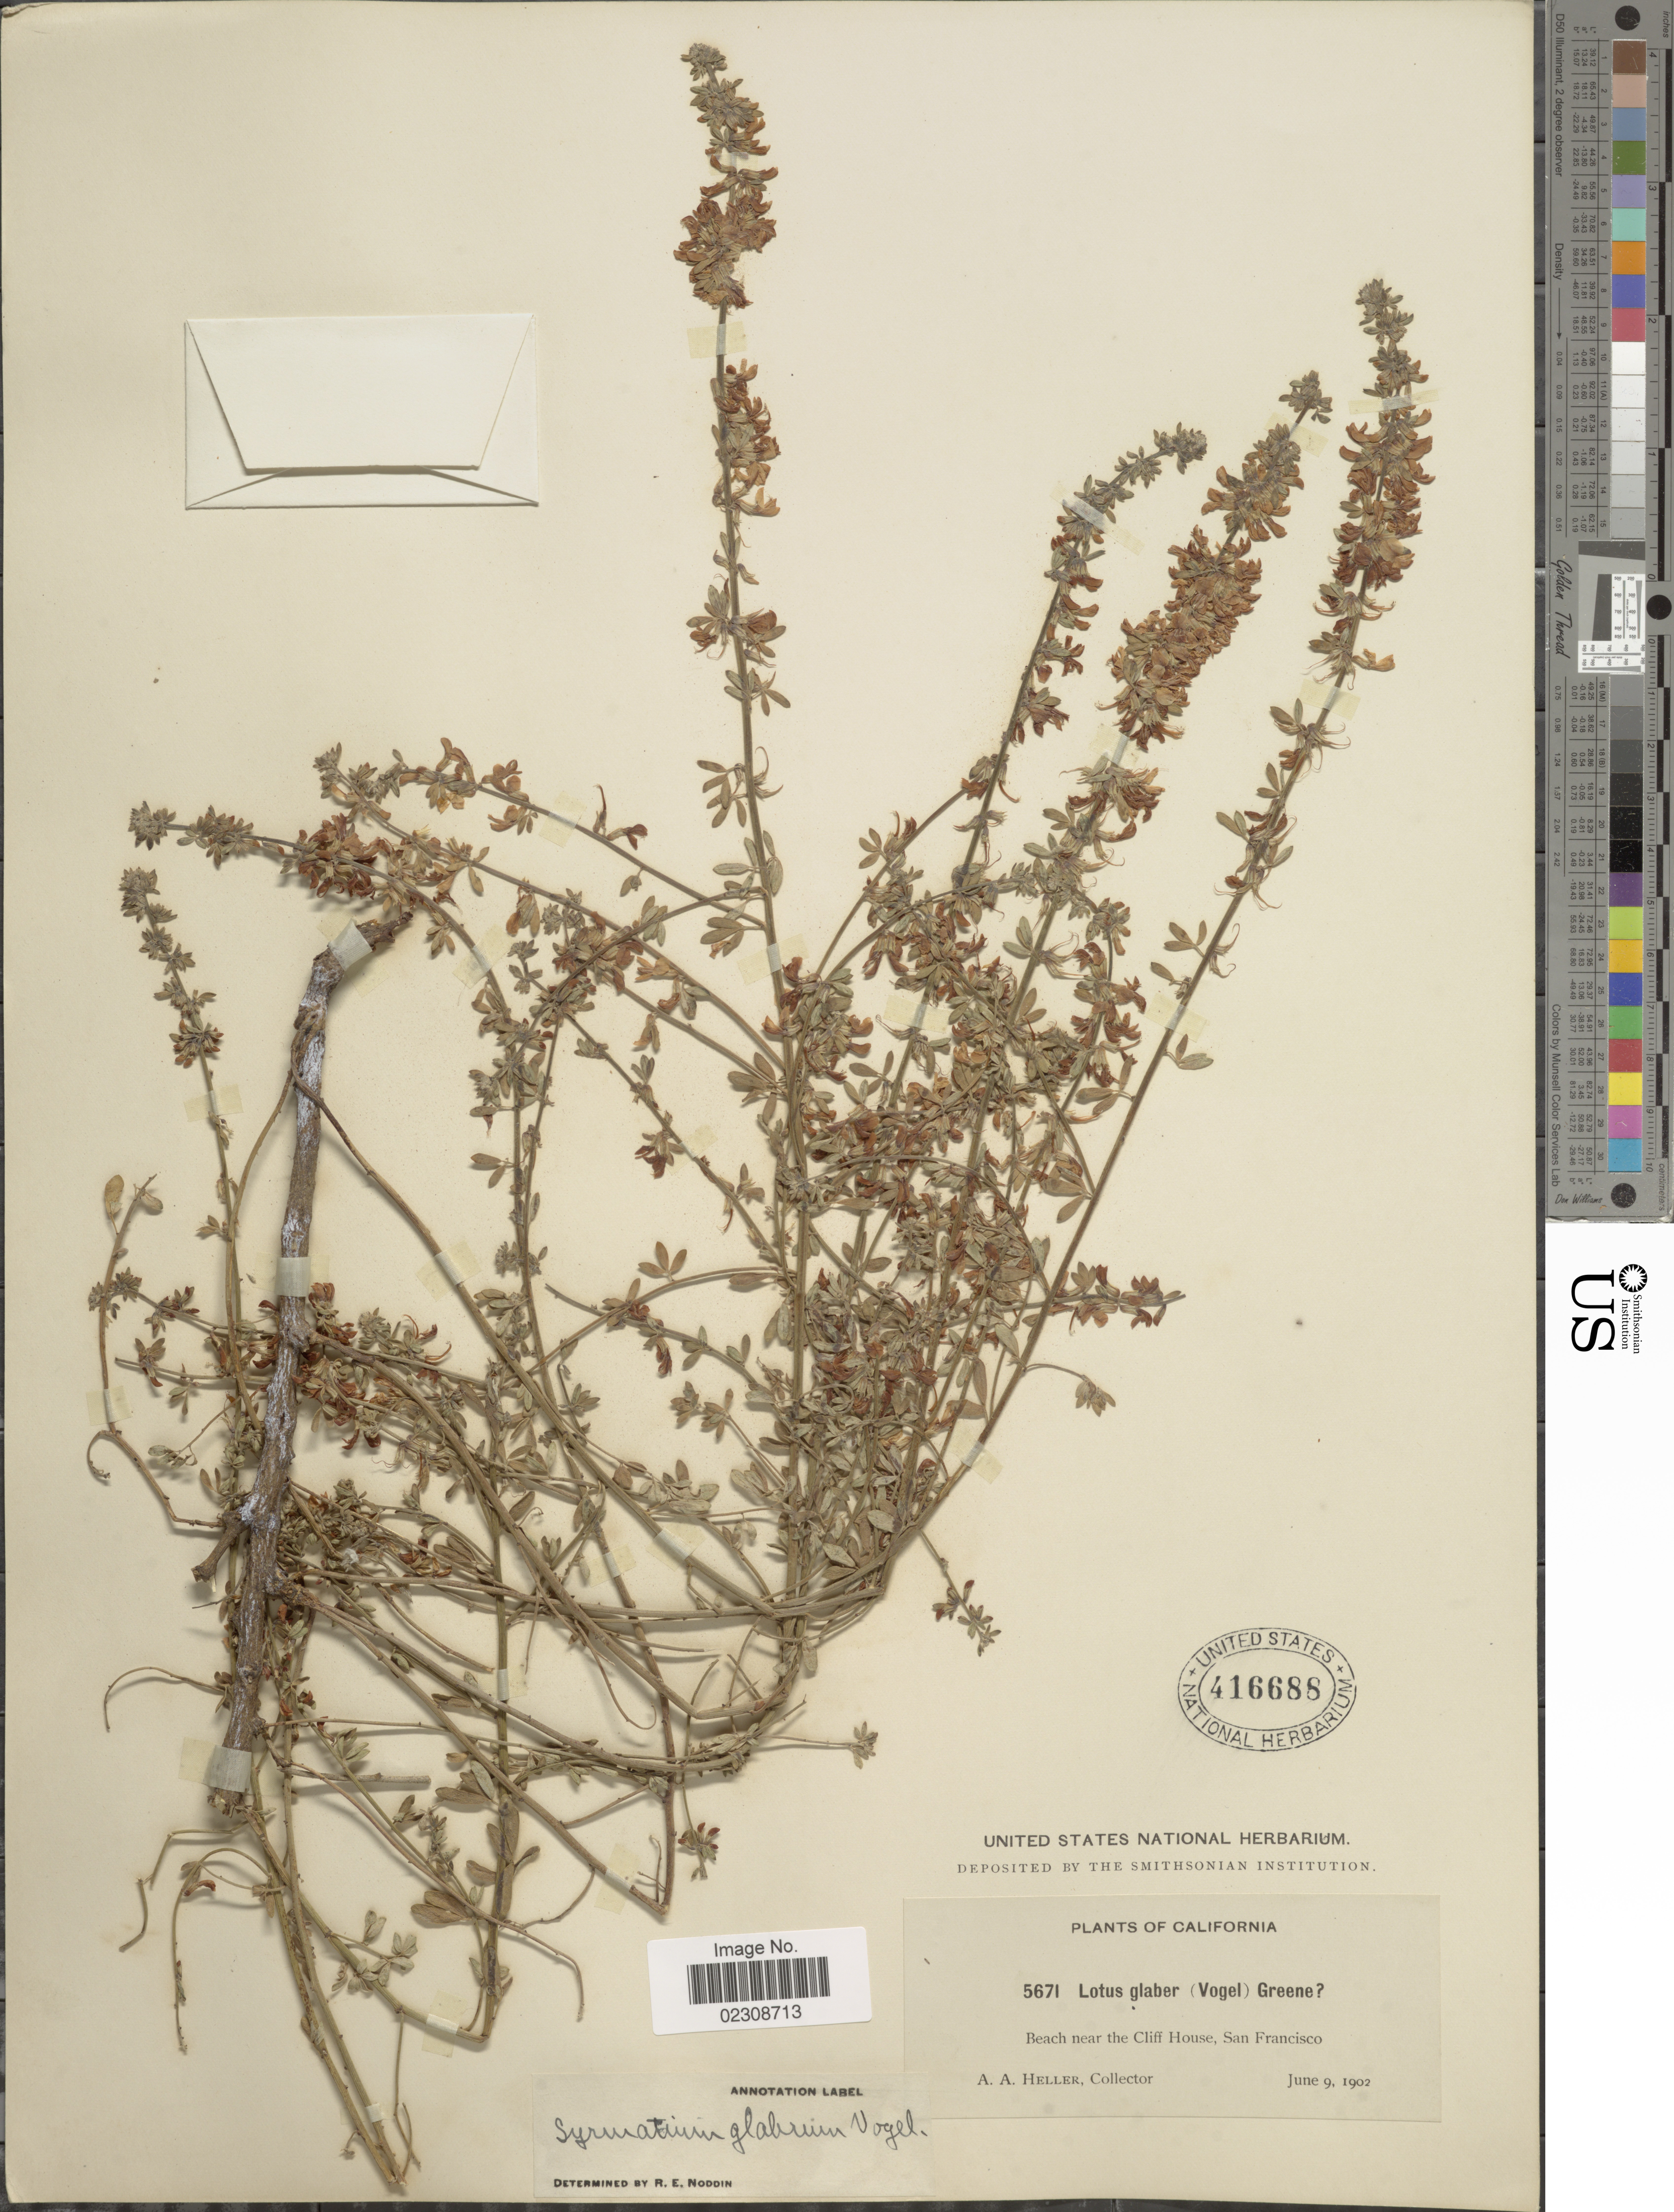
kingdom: Plantae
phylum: Tracheophyta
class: Magnoliopsida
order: Fabales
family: Fabaceae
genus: Syrmatium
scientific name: Syrmatium glabrum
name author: Vogel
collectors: A. A. Heller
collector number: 5671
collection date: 1903-06-09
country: United States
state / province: California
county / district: San Francisco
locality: Beach near Cliff House, San Francisco.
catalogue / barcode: US 416688